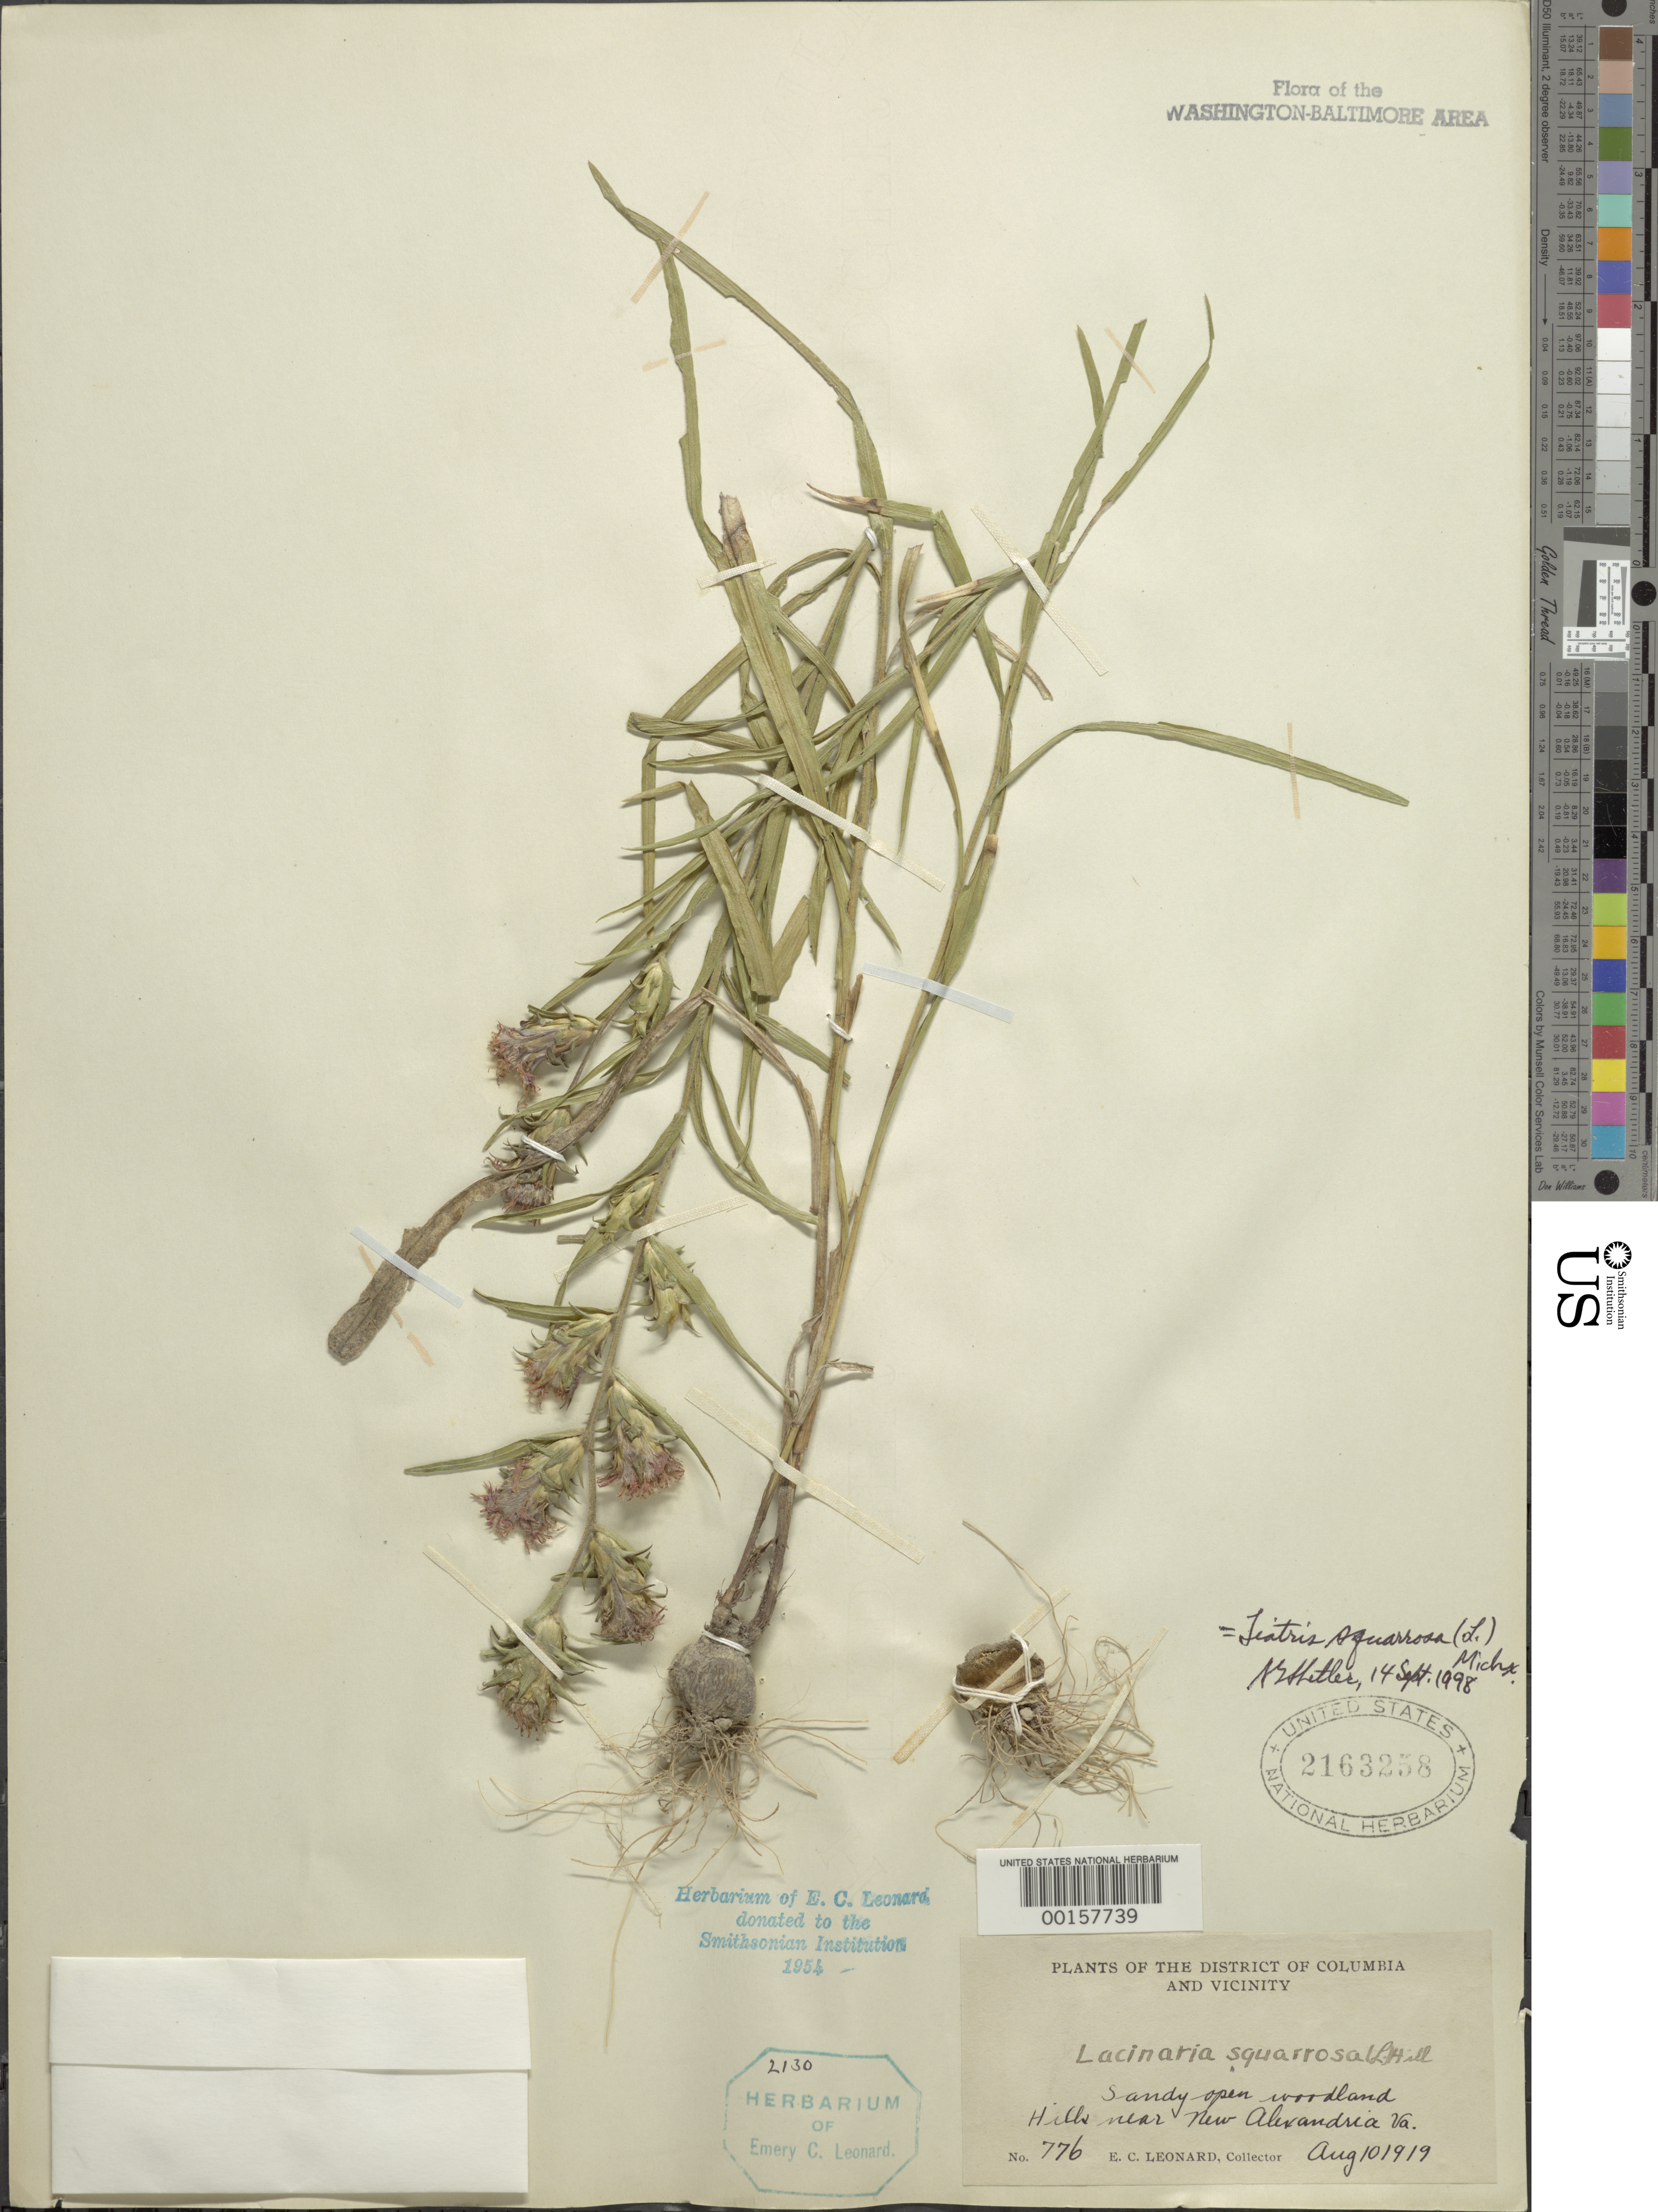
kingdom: Plantae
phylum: Tracheophyta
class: Magnoliopsida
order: Asterales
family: Asteraceae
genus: Liatris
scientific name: Liatris squarrosa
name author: (L.) Michx.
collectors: E. C. Leonard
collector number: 776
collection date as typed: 10 Aug 1919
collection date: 1919-08-10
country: United States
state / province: Virginia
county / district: Fairfax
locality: New Alexandria vicinity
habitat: Sandy open woodland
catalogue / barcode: US 2163258